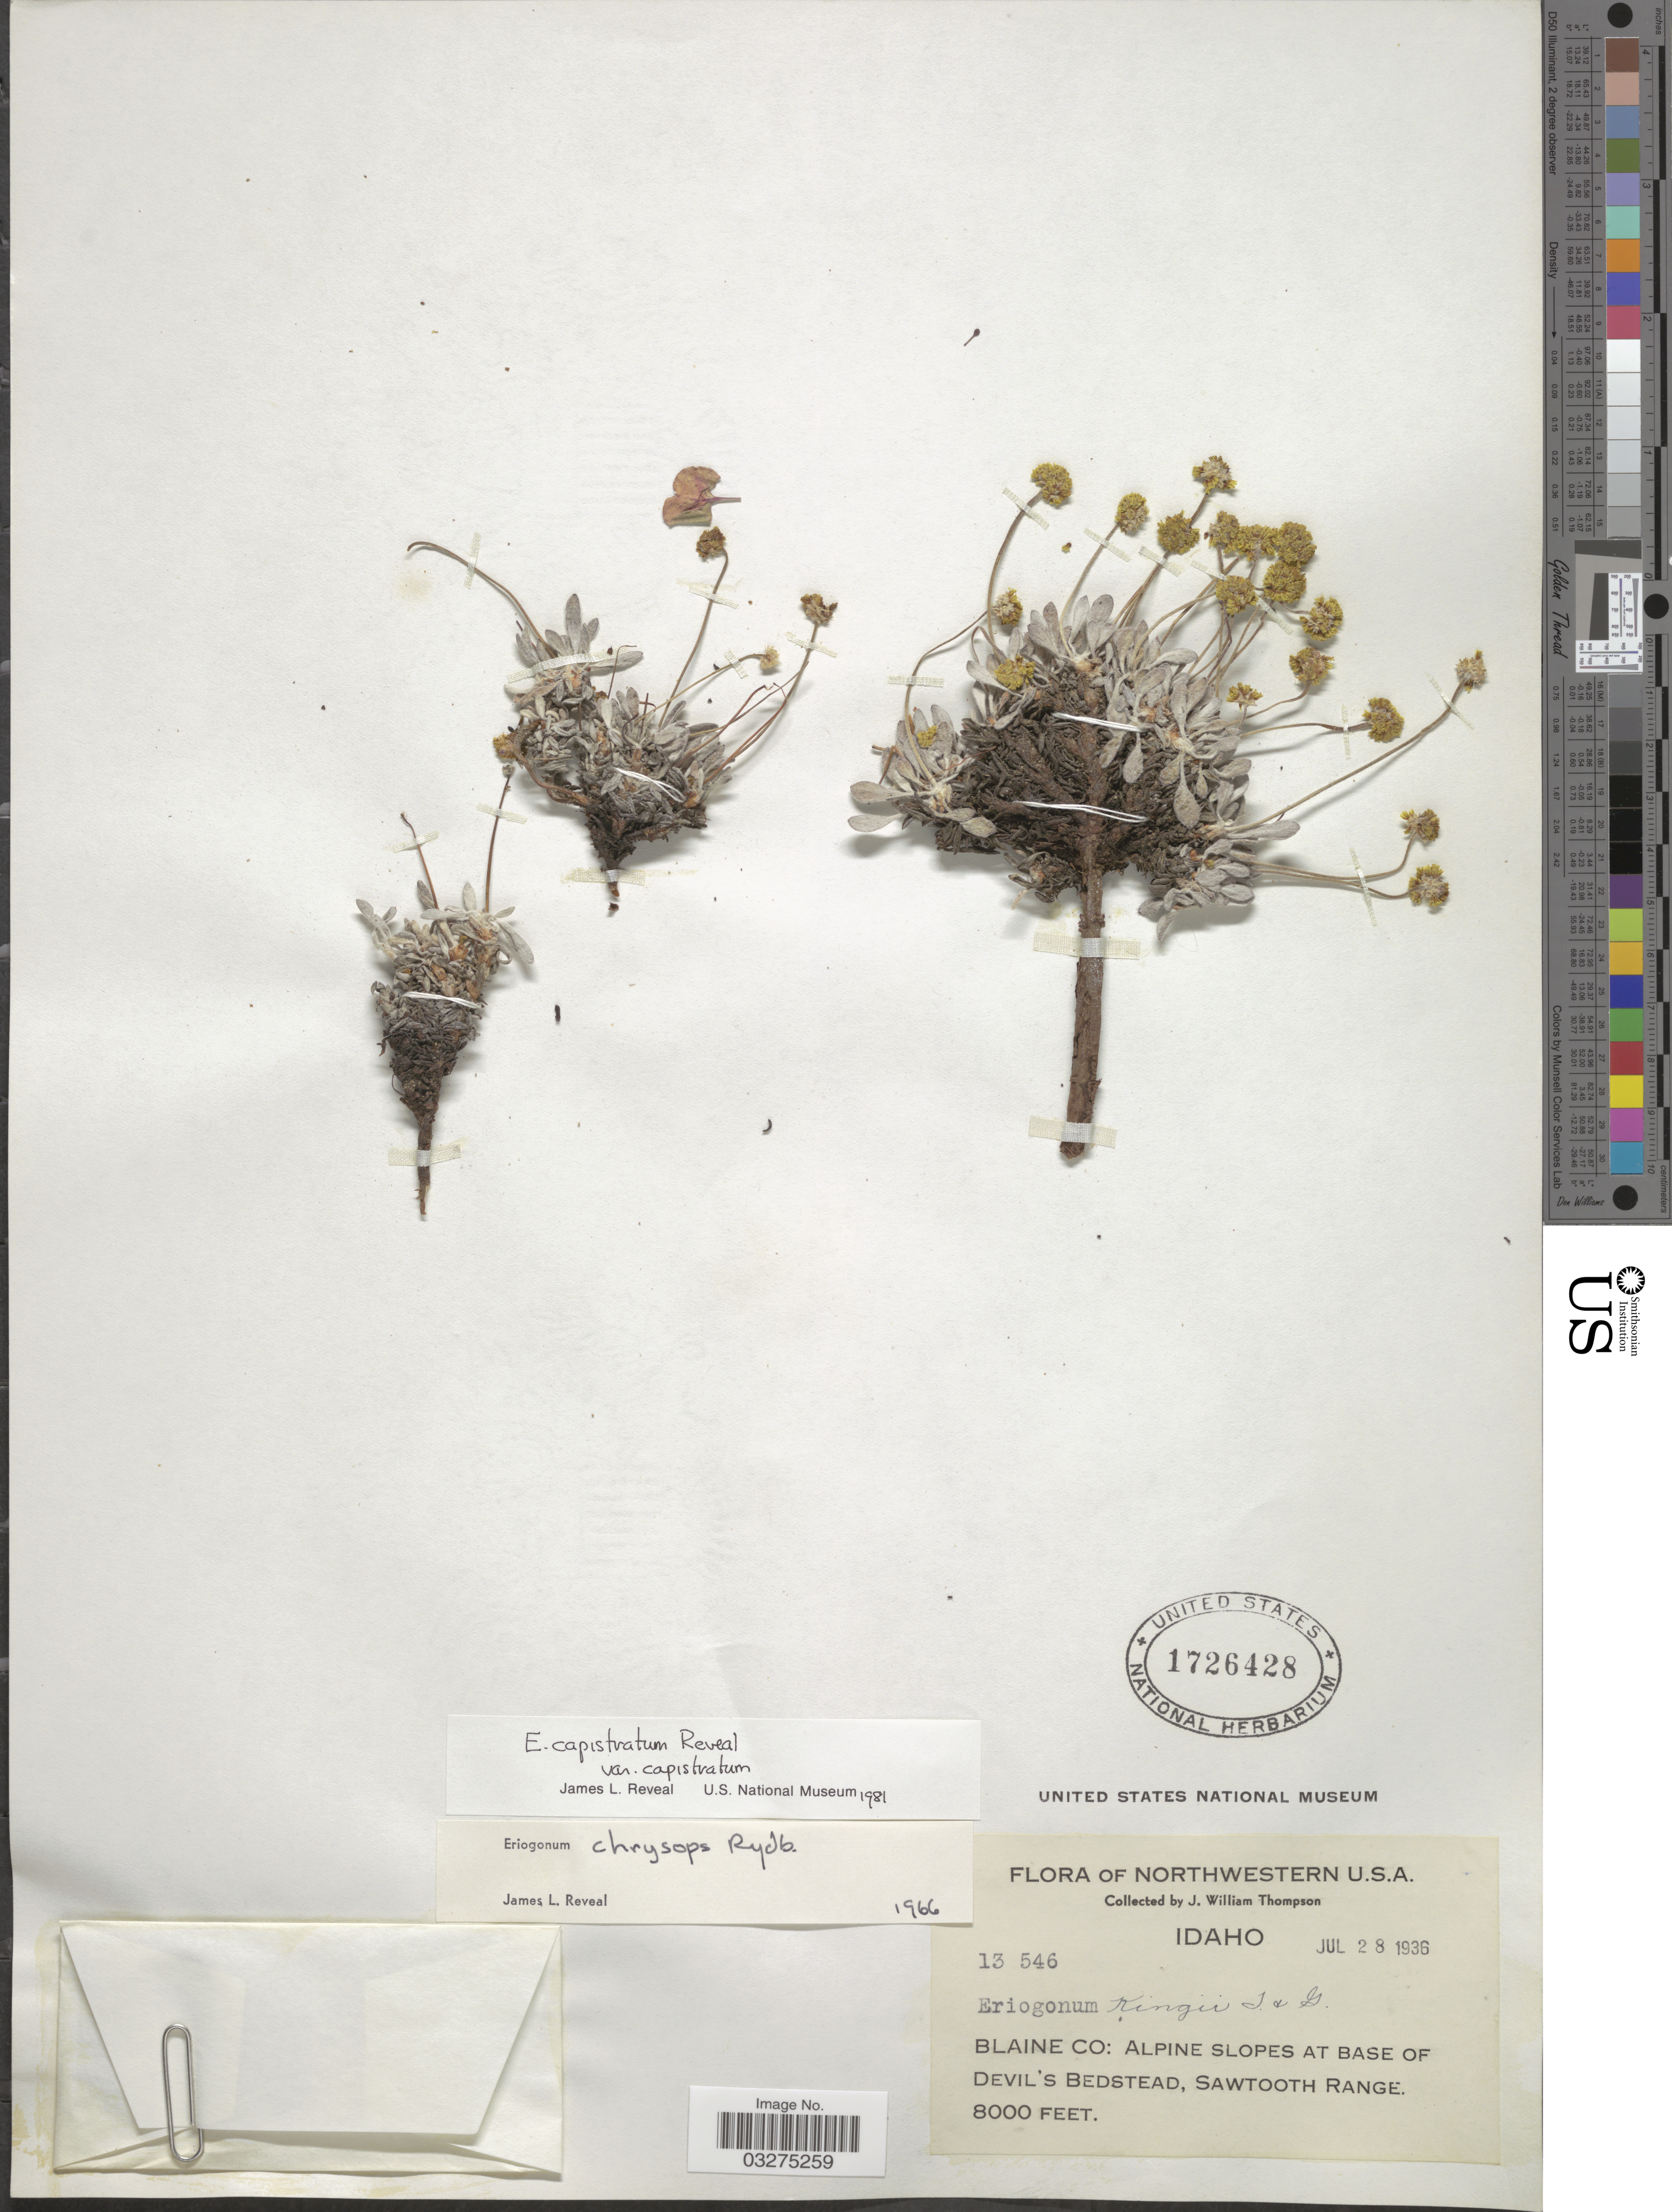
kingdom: Plantae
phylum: Tracheophyta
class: Magnoliopsida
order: Caryophyllales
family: Polygonaceae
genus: Eriogonum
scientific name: Eriogonum capistratum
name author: Reveal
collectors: J. W. Thompson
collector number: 13546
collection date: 1936-07-28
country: United States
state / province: Idaho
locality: Northwestern U.S.A., Blaine Co: Alpine Slopes at base of Devil's Bedstead, Sawtooth Range.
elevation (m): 2438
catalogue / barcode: US 1726428